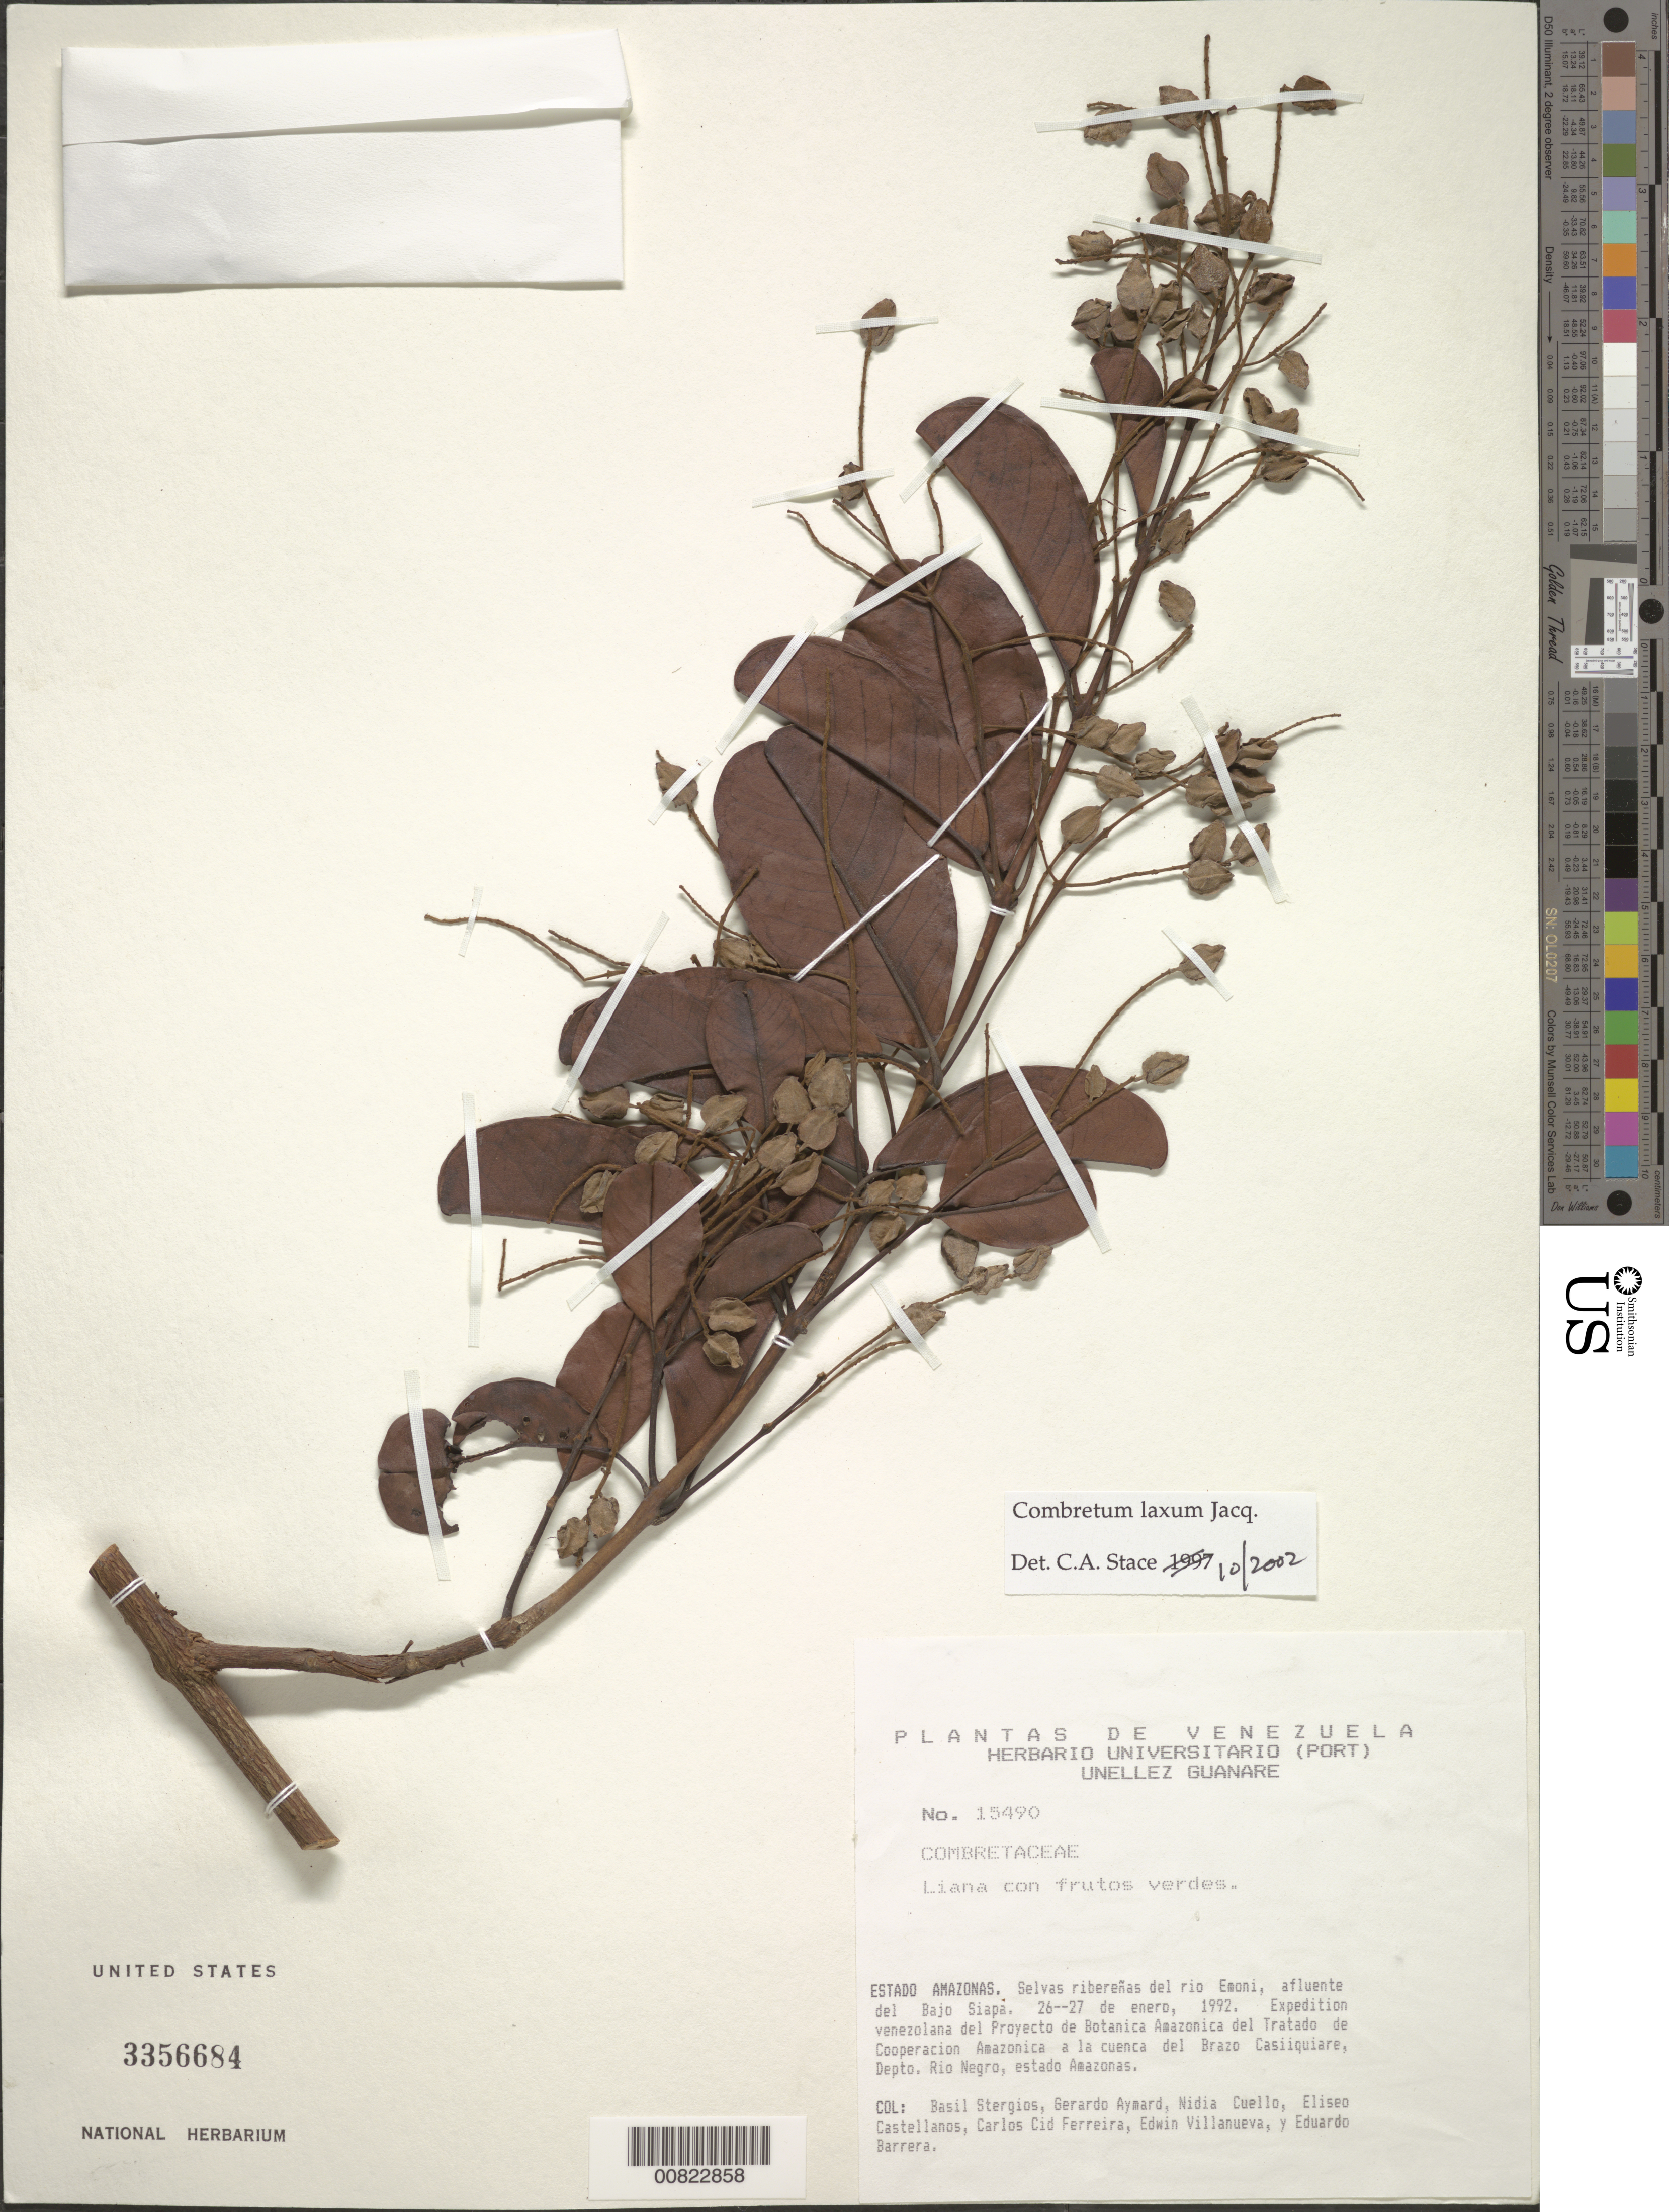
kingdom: Plantae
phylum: Tracheophyta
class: Magnoliopsida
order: Myrtales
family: Combretaceae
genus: Combretum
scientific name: Combretum laxum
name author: Jacq.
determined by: Stace, C. A.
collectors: B. G. Stergios, G. A. Aymard, N. L. Cuello, E. Castellanos, C. A. Cid Ferreira, E. Villanueva & E. Barrera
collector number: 15490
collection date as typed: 26-Jan-92 and 27-Jan-92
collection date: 1992-01-26,1992-01-27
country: Venezuela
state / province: Amazonas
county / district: Río Negro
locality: Río Emoni, afluente del Bajo Siapa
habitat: Riparian forest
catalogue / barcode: US 3356684